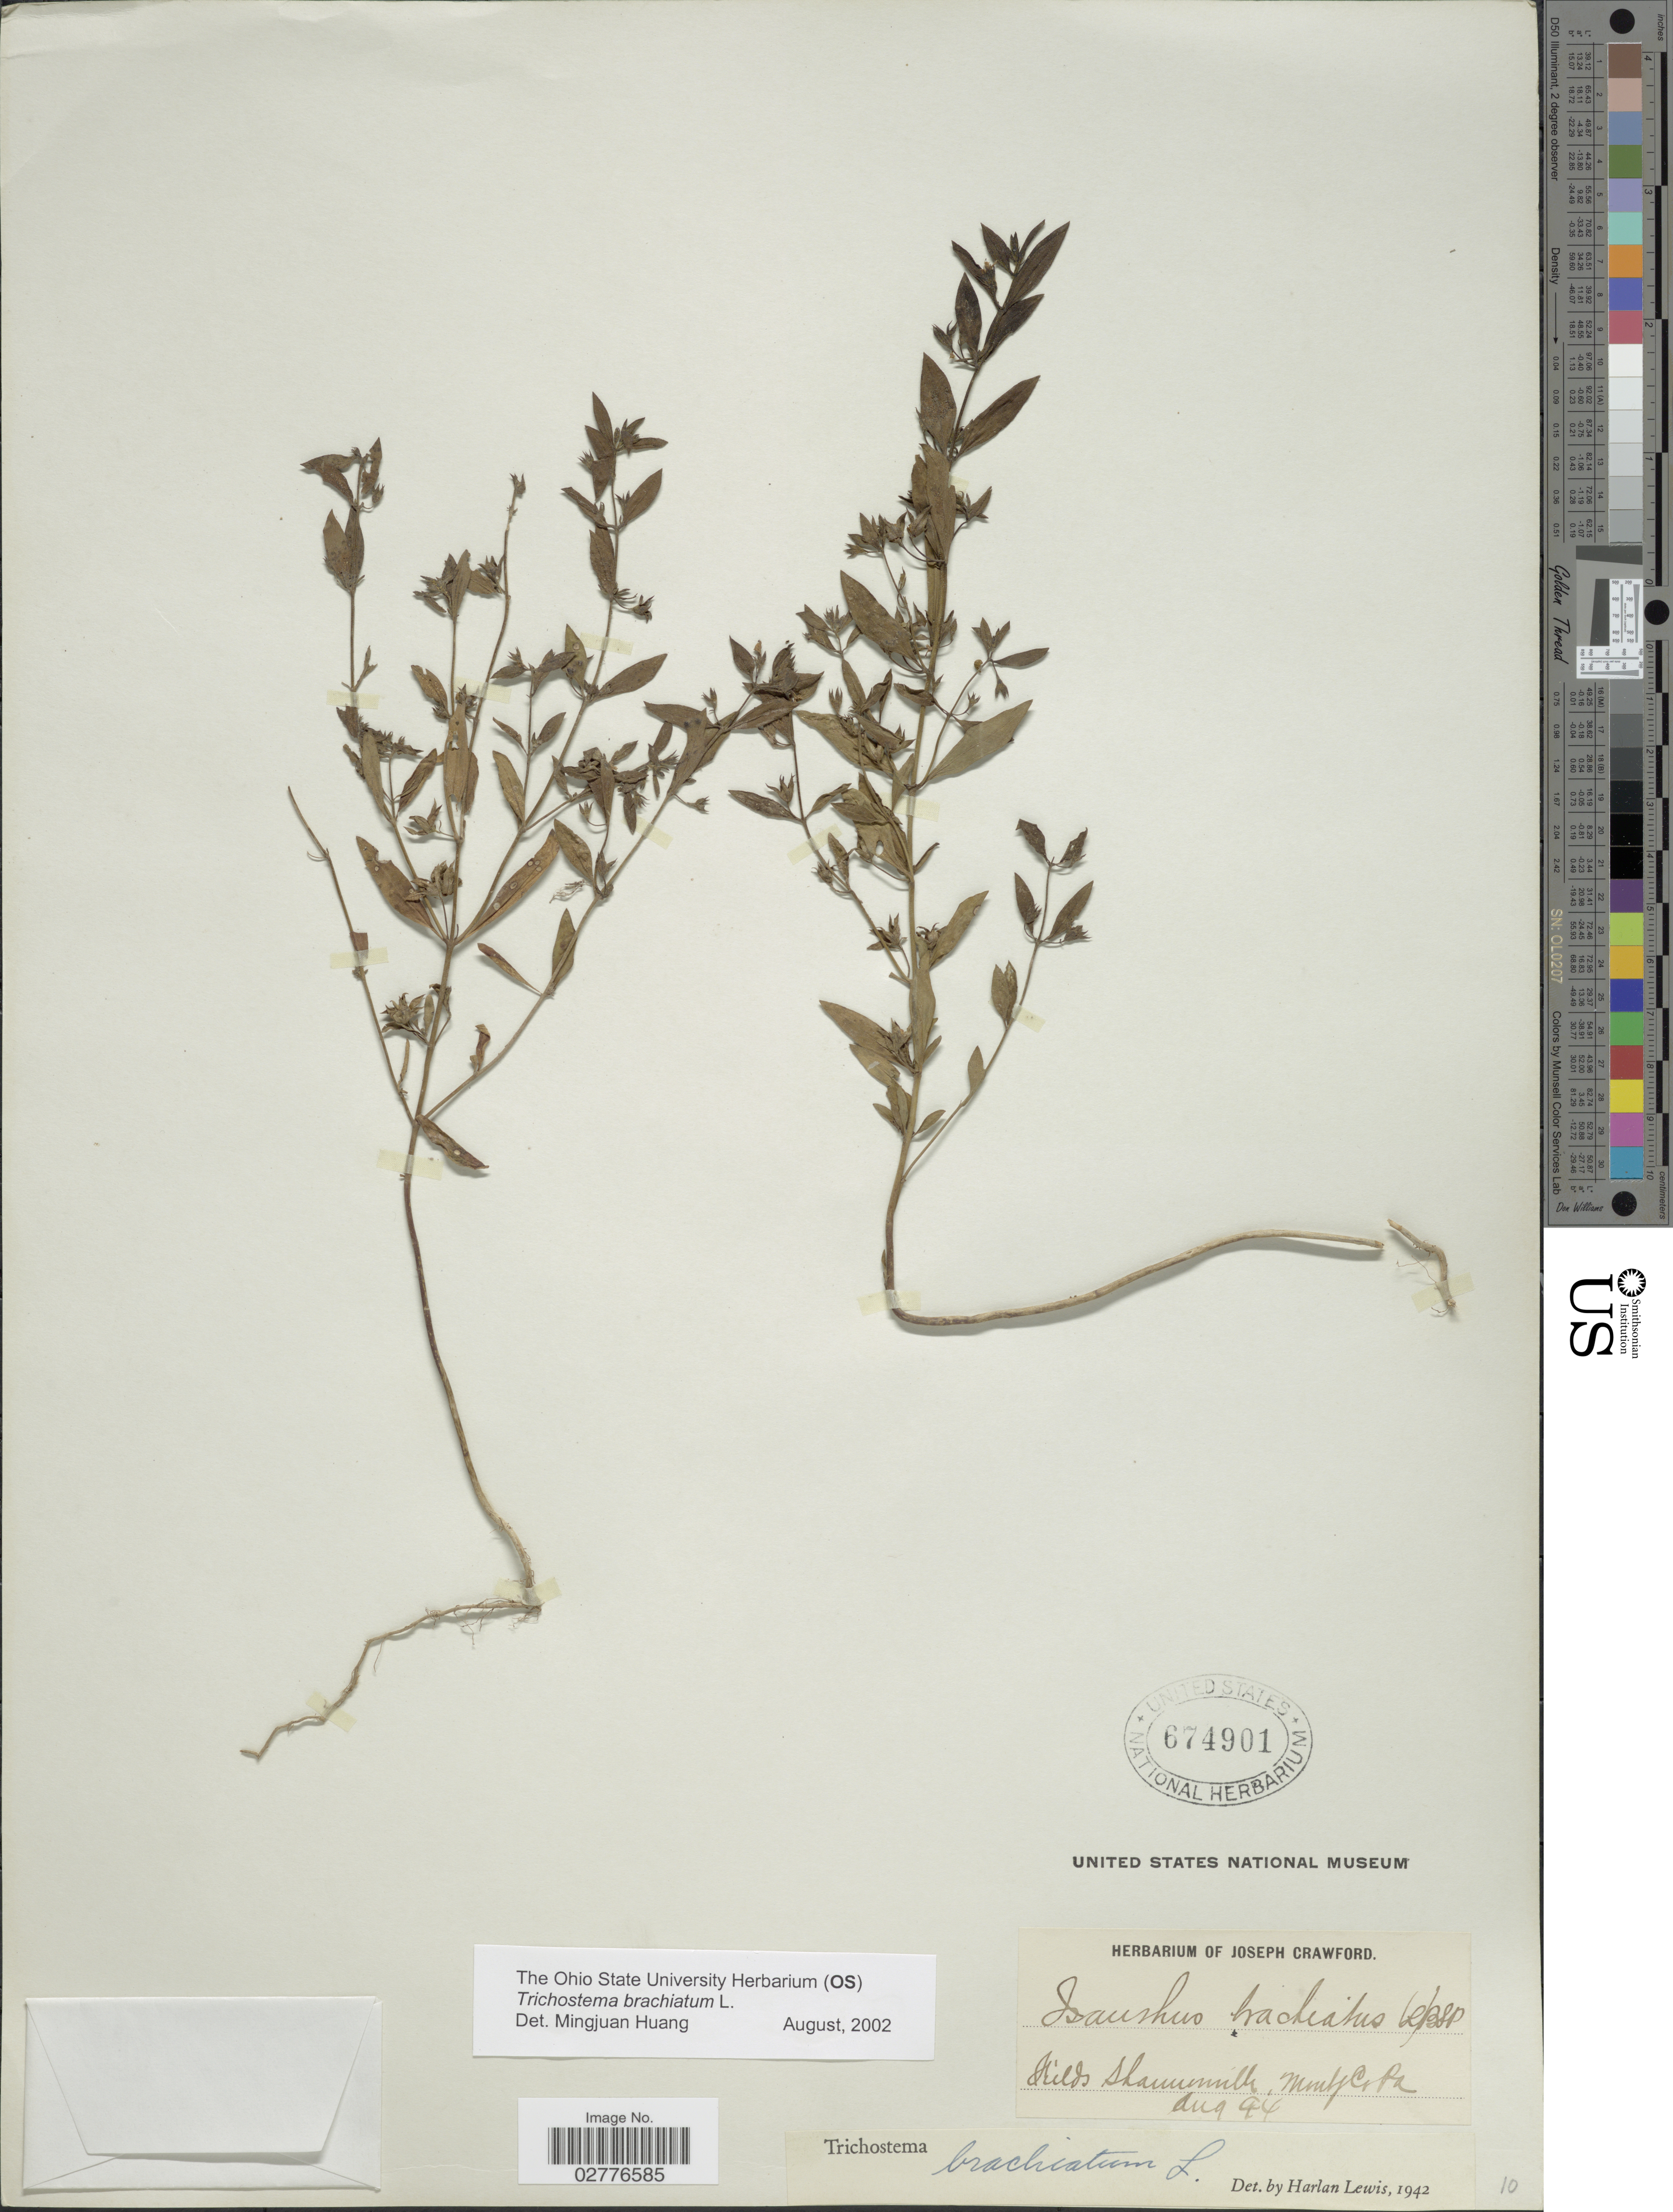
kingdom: Plantae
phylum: Tracheophyta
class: Magnoliopsida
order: Lamiales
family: Lamiaceae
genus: Trichostema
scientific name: Trichostema brachiatum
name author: L.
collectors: ex herb. Joseph Crawford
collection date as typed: Transcribed d/m/y: /8/94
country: United States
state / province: Pennsylvania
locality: Fields Shaunmille, Monty Co.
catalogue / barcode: US 674901